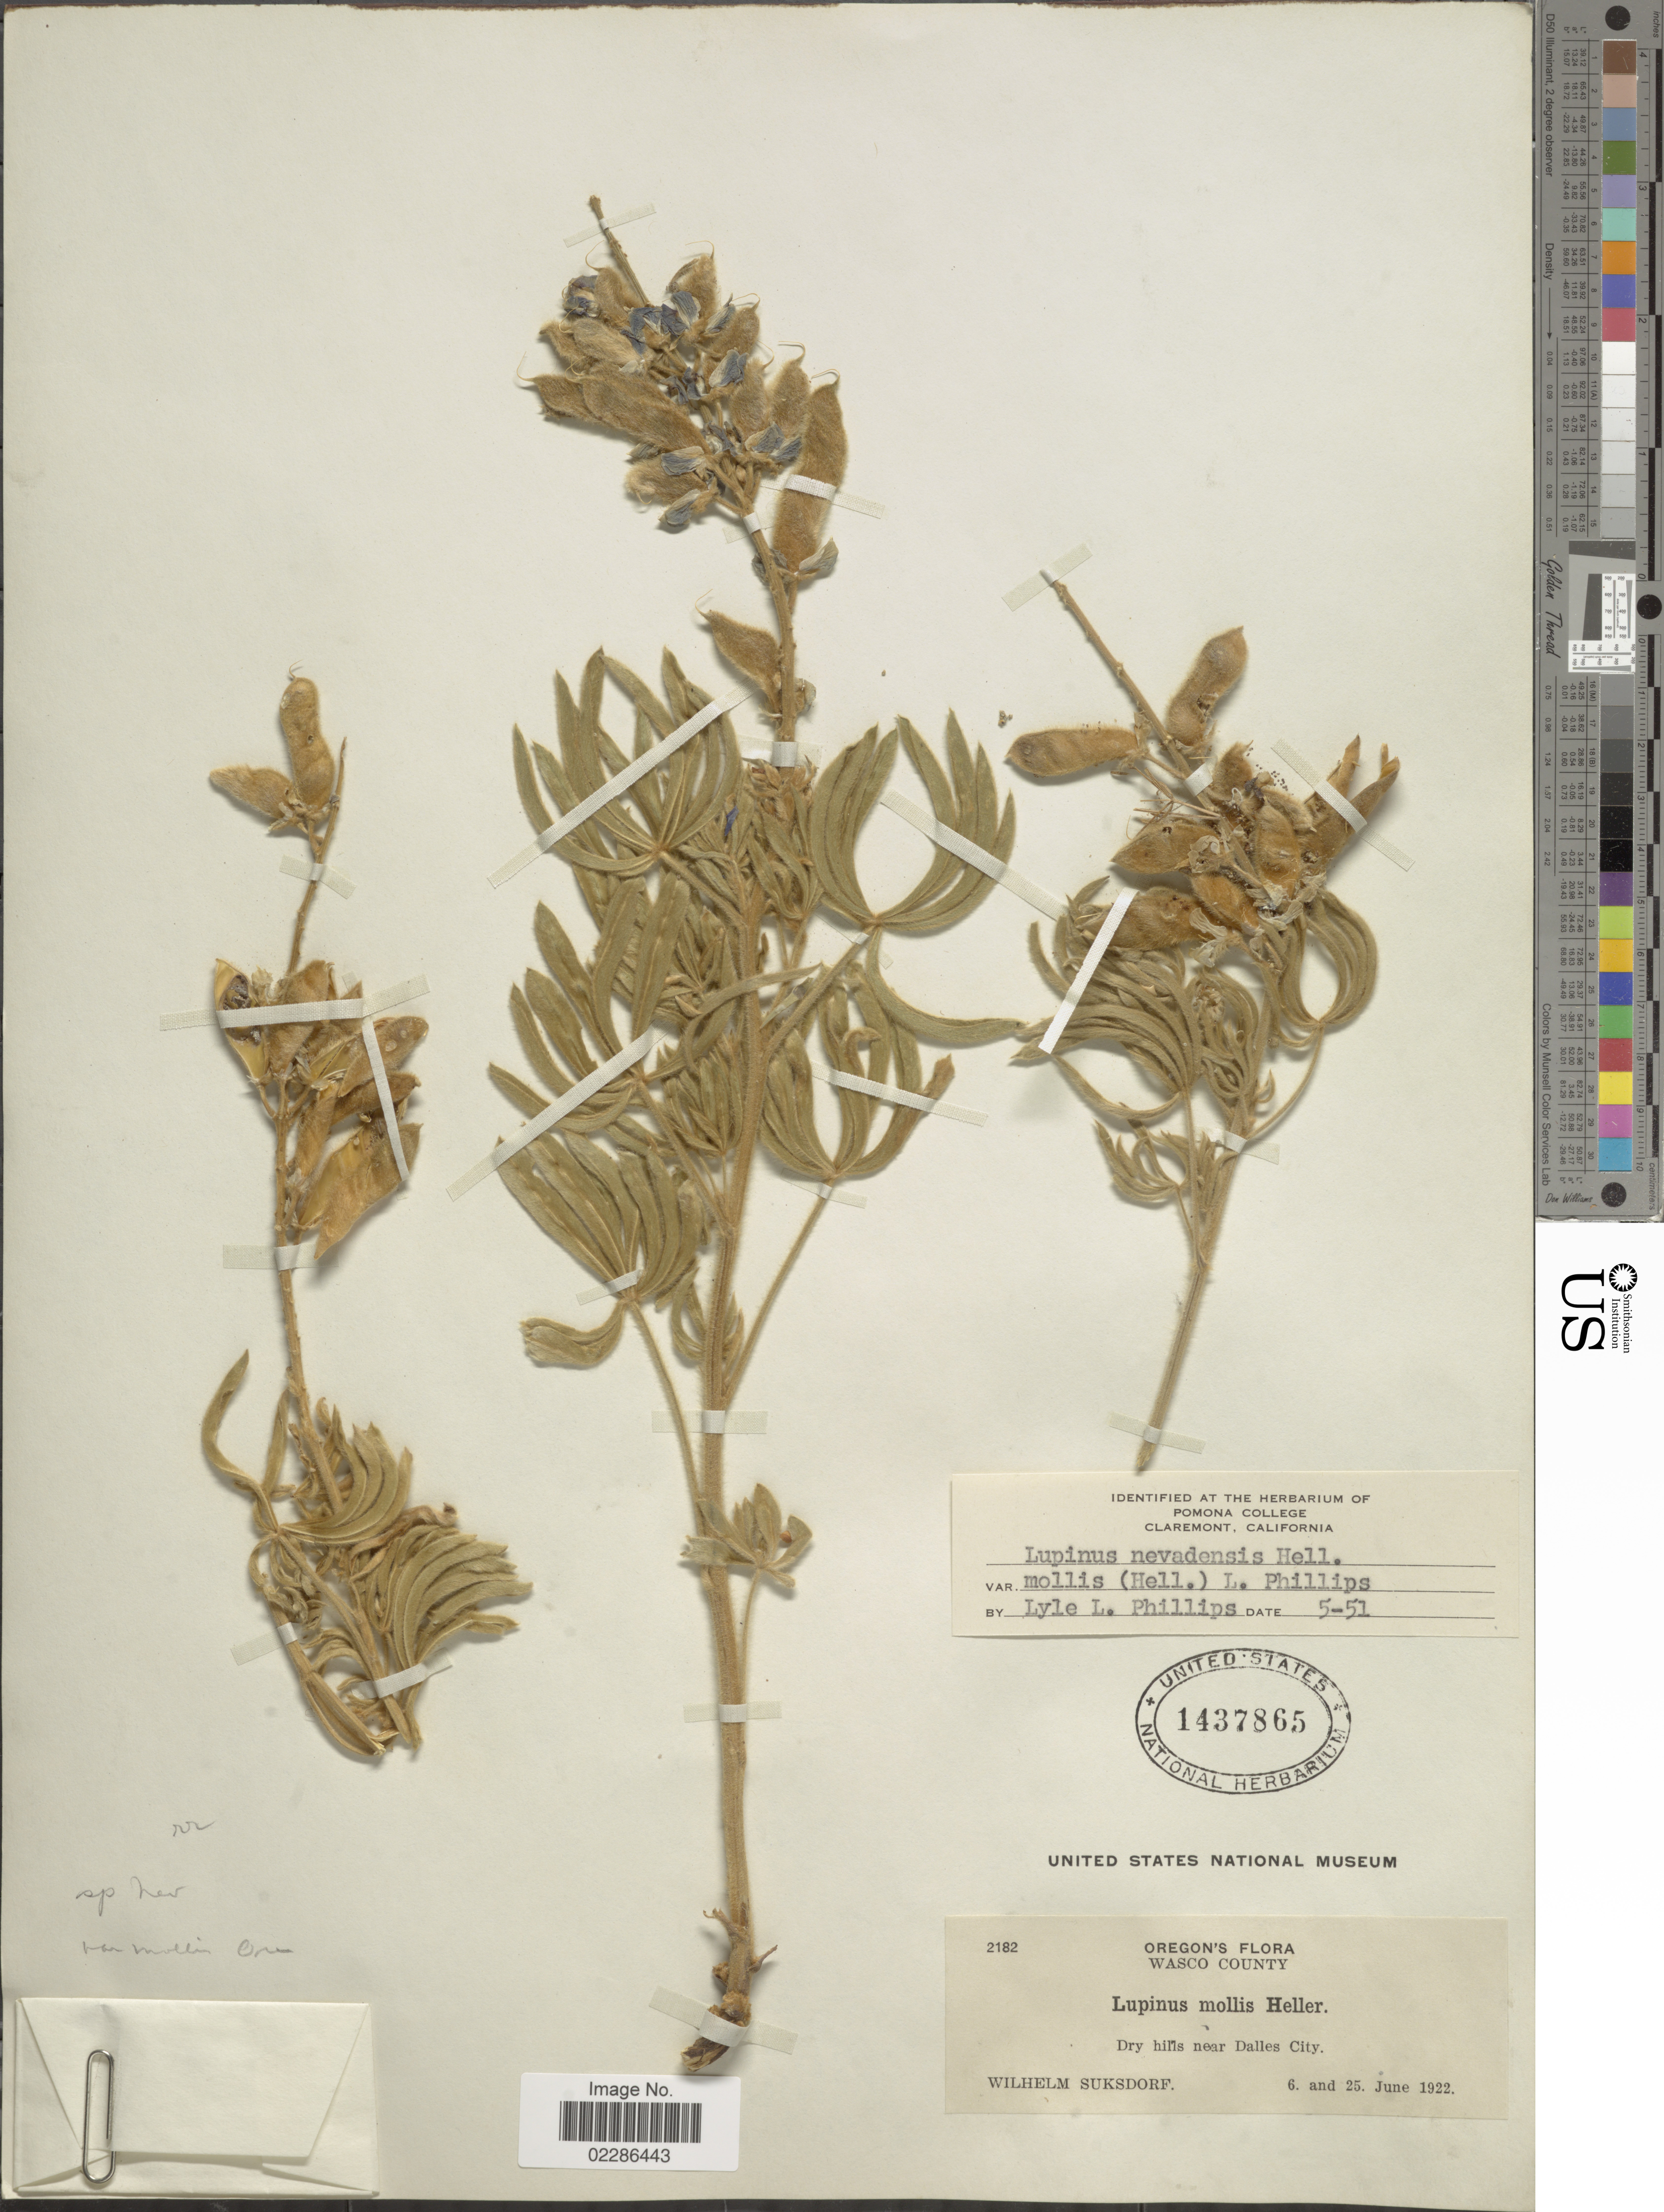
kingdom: Plantae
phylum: Tracheophyta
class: Magnoliopsida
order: Fabales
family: Fabaceae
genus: Lupinus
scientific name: Lupinus nevadensis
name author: A. Heller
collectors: W. N. Suksdorf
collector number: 2182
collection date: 1922-06-06/1922-06-25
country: United States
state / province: Oregon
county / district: Wasco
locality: Wasco County, Dry hills near Dalles City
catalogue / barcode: US 1437865